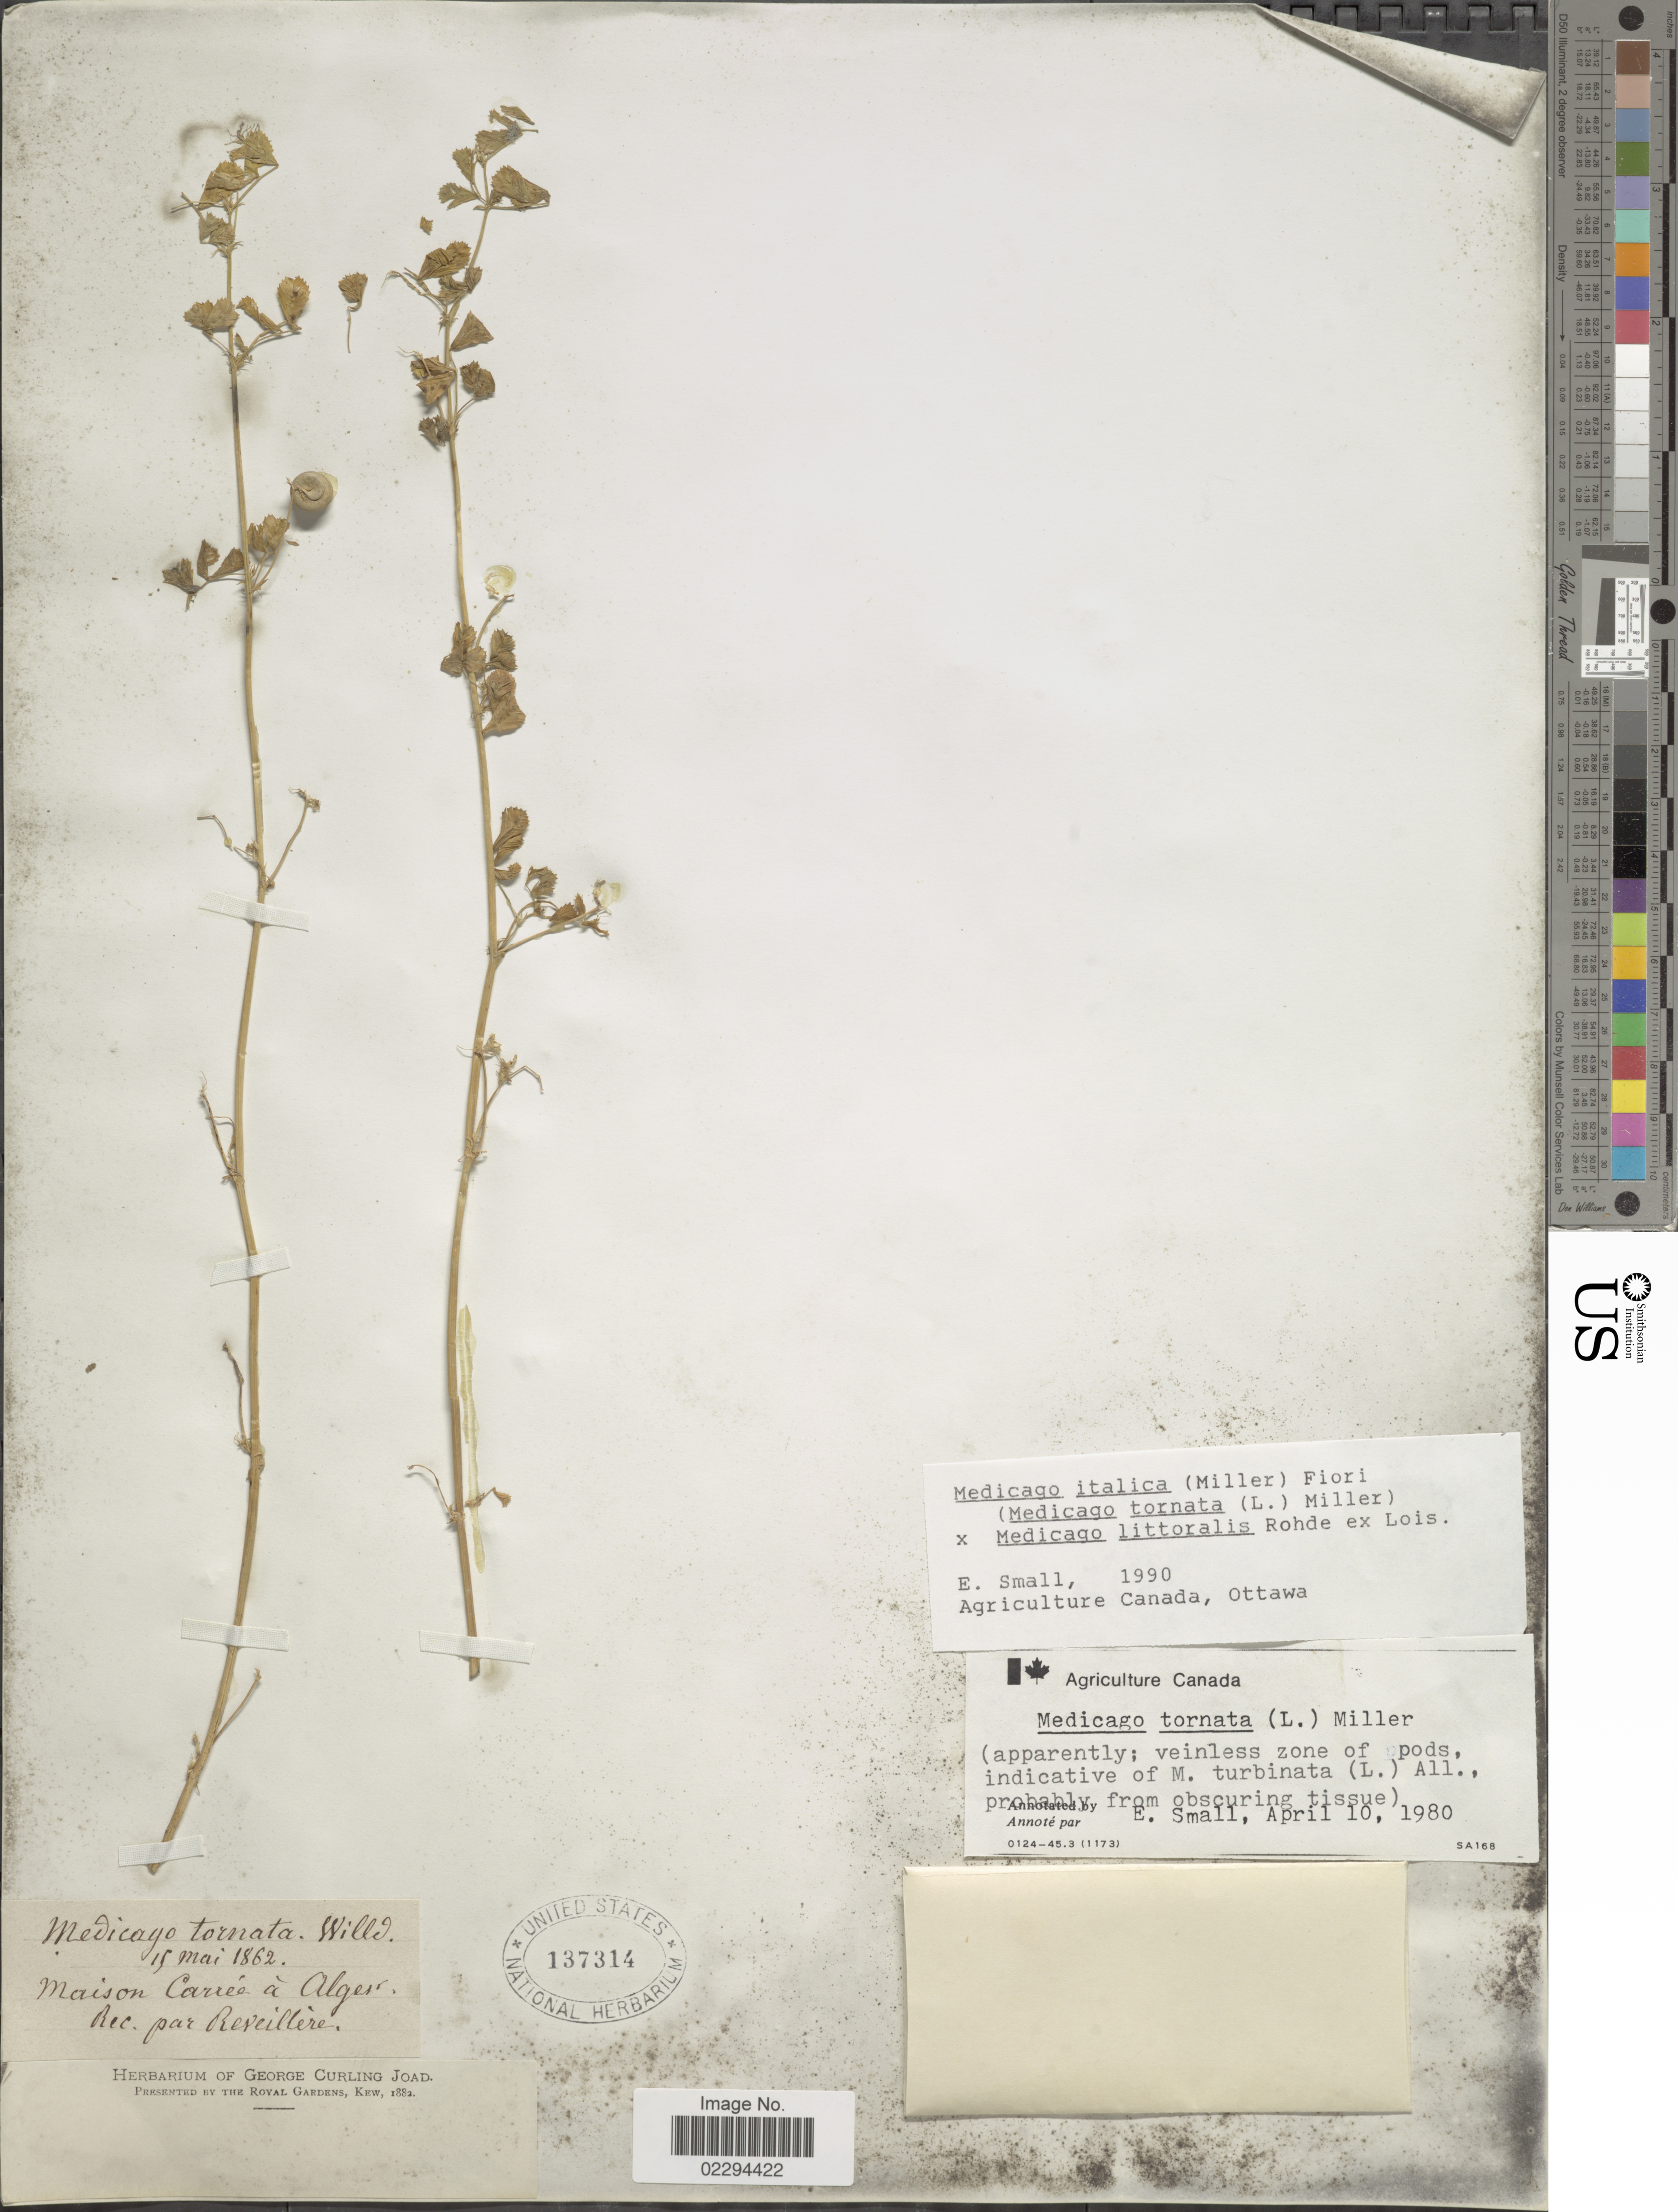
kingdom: Plantae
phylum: Tracheophyta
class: Magnoliopsida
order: Fabales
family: Fabaceae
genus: Medicago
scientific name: Medicago italica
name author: (Mill.) Fiori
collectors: Reveillere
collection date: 1862-05-15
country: Algeria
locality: Maison Carrée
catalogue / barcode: US 137314